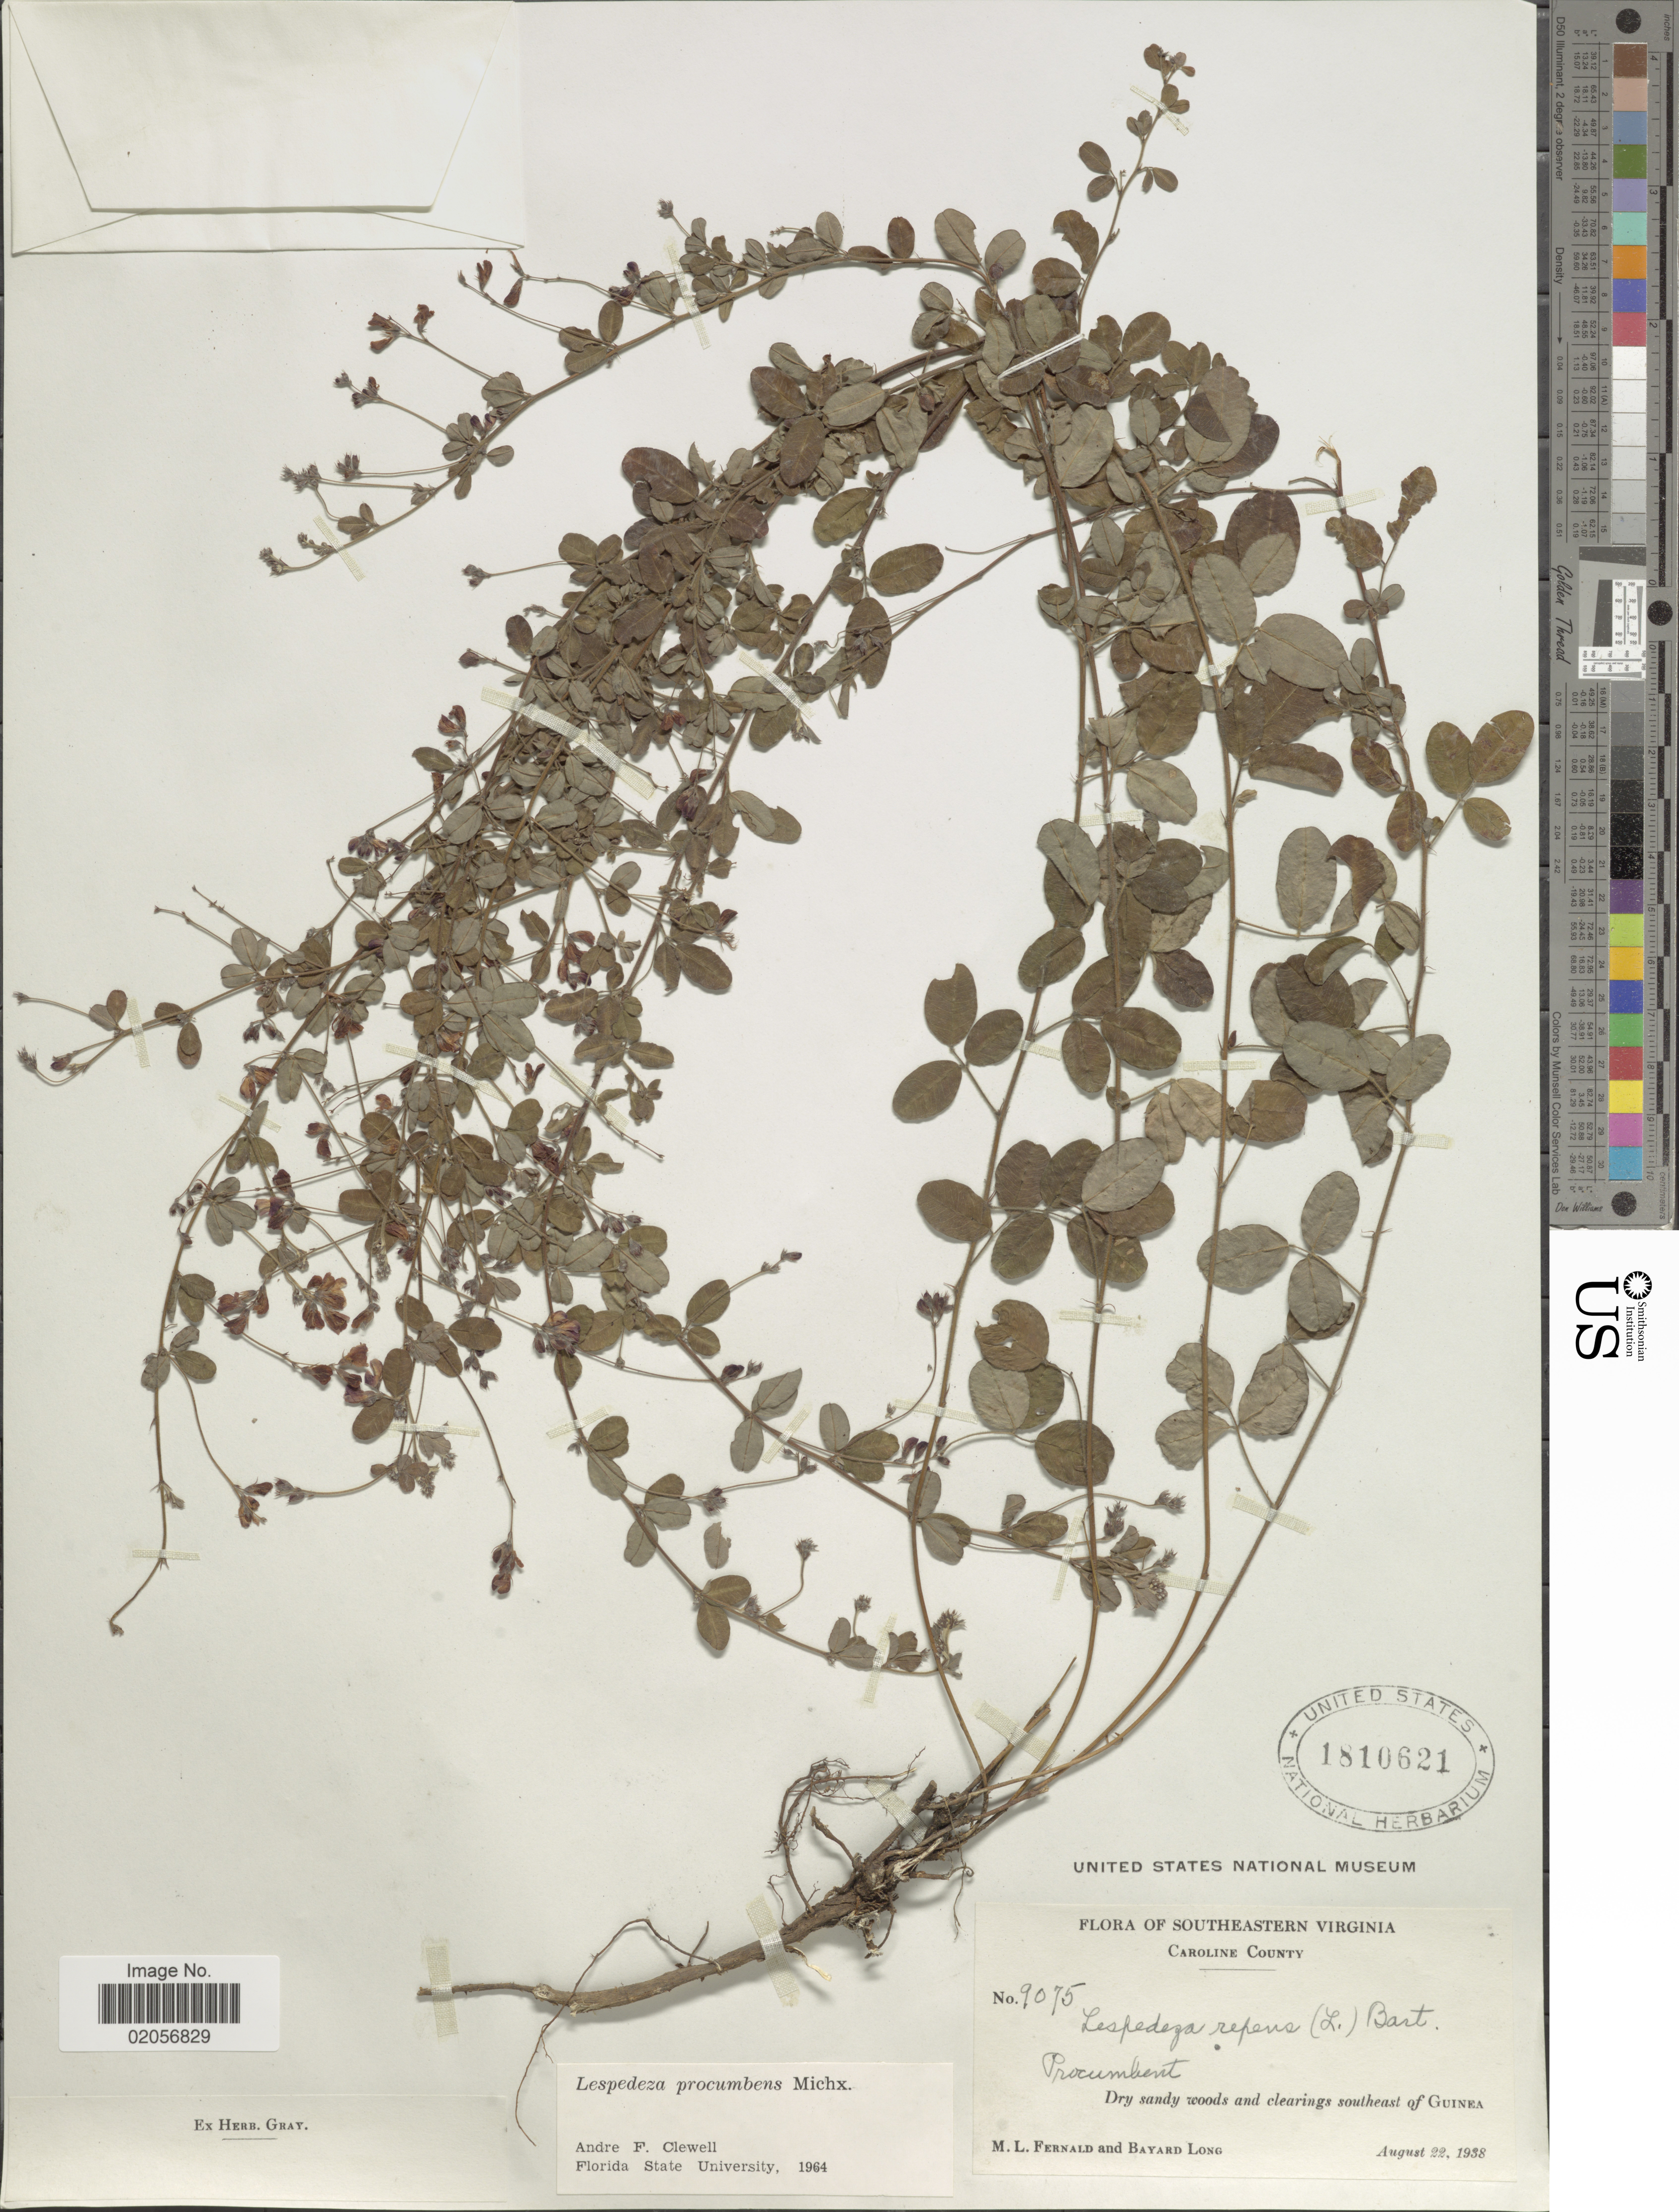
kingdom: Plantae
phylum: Tracheophyta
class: Magnoliopsida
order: Fabales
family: Fabaceae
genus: Lespedeza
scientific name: Lespedeza procumbens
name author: Michx.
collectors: M. L. Fernald & B. H. Long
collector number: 9075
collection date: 1938-08-22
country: United States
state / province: Virginia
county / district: Caroline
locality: Southeastern Virginia. Caroline County. Procumbent. Dry sandy woods and clearings southeast of Guinea.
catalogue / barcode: US 1810621